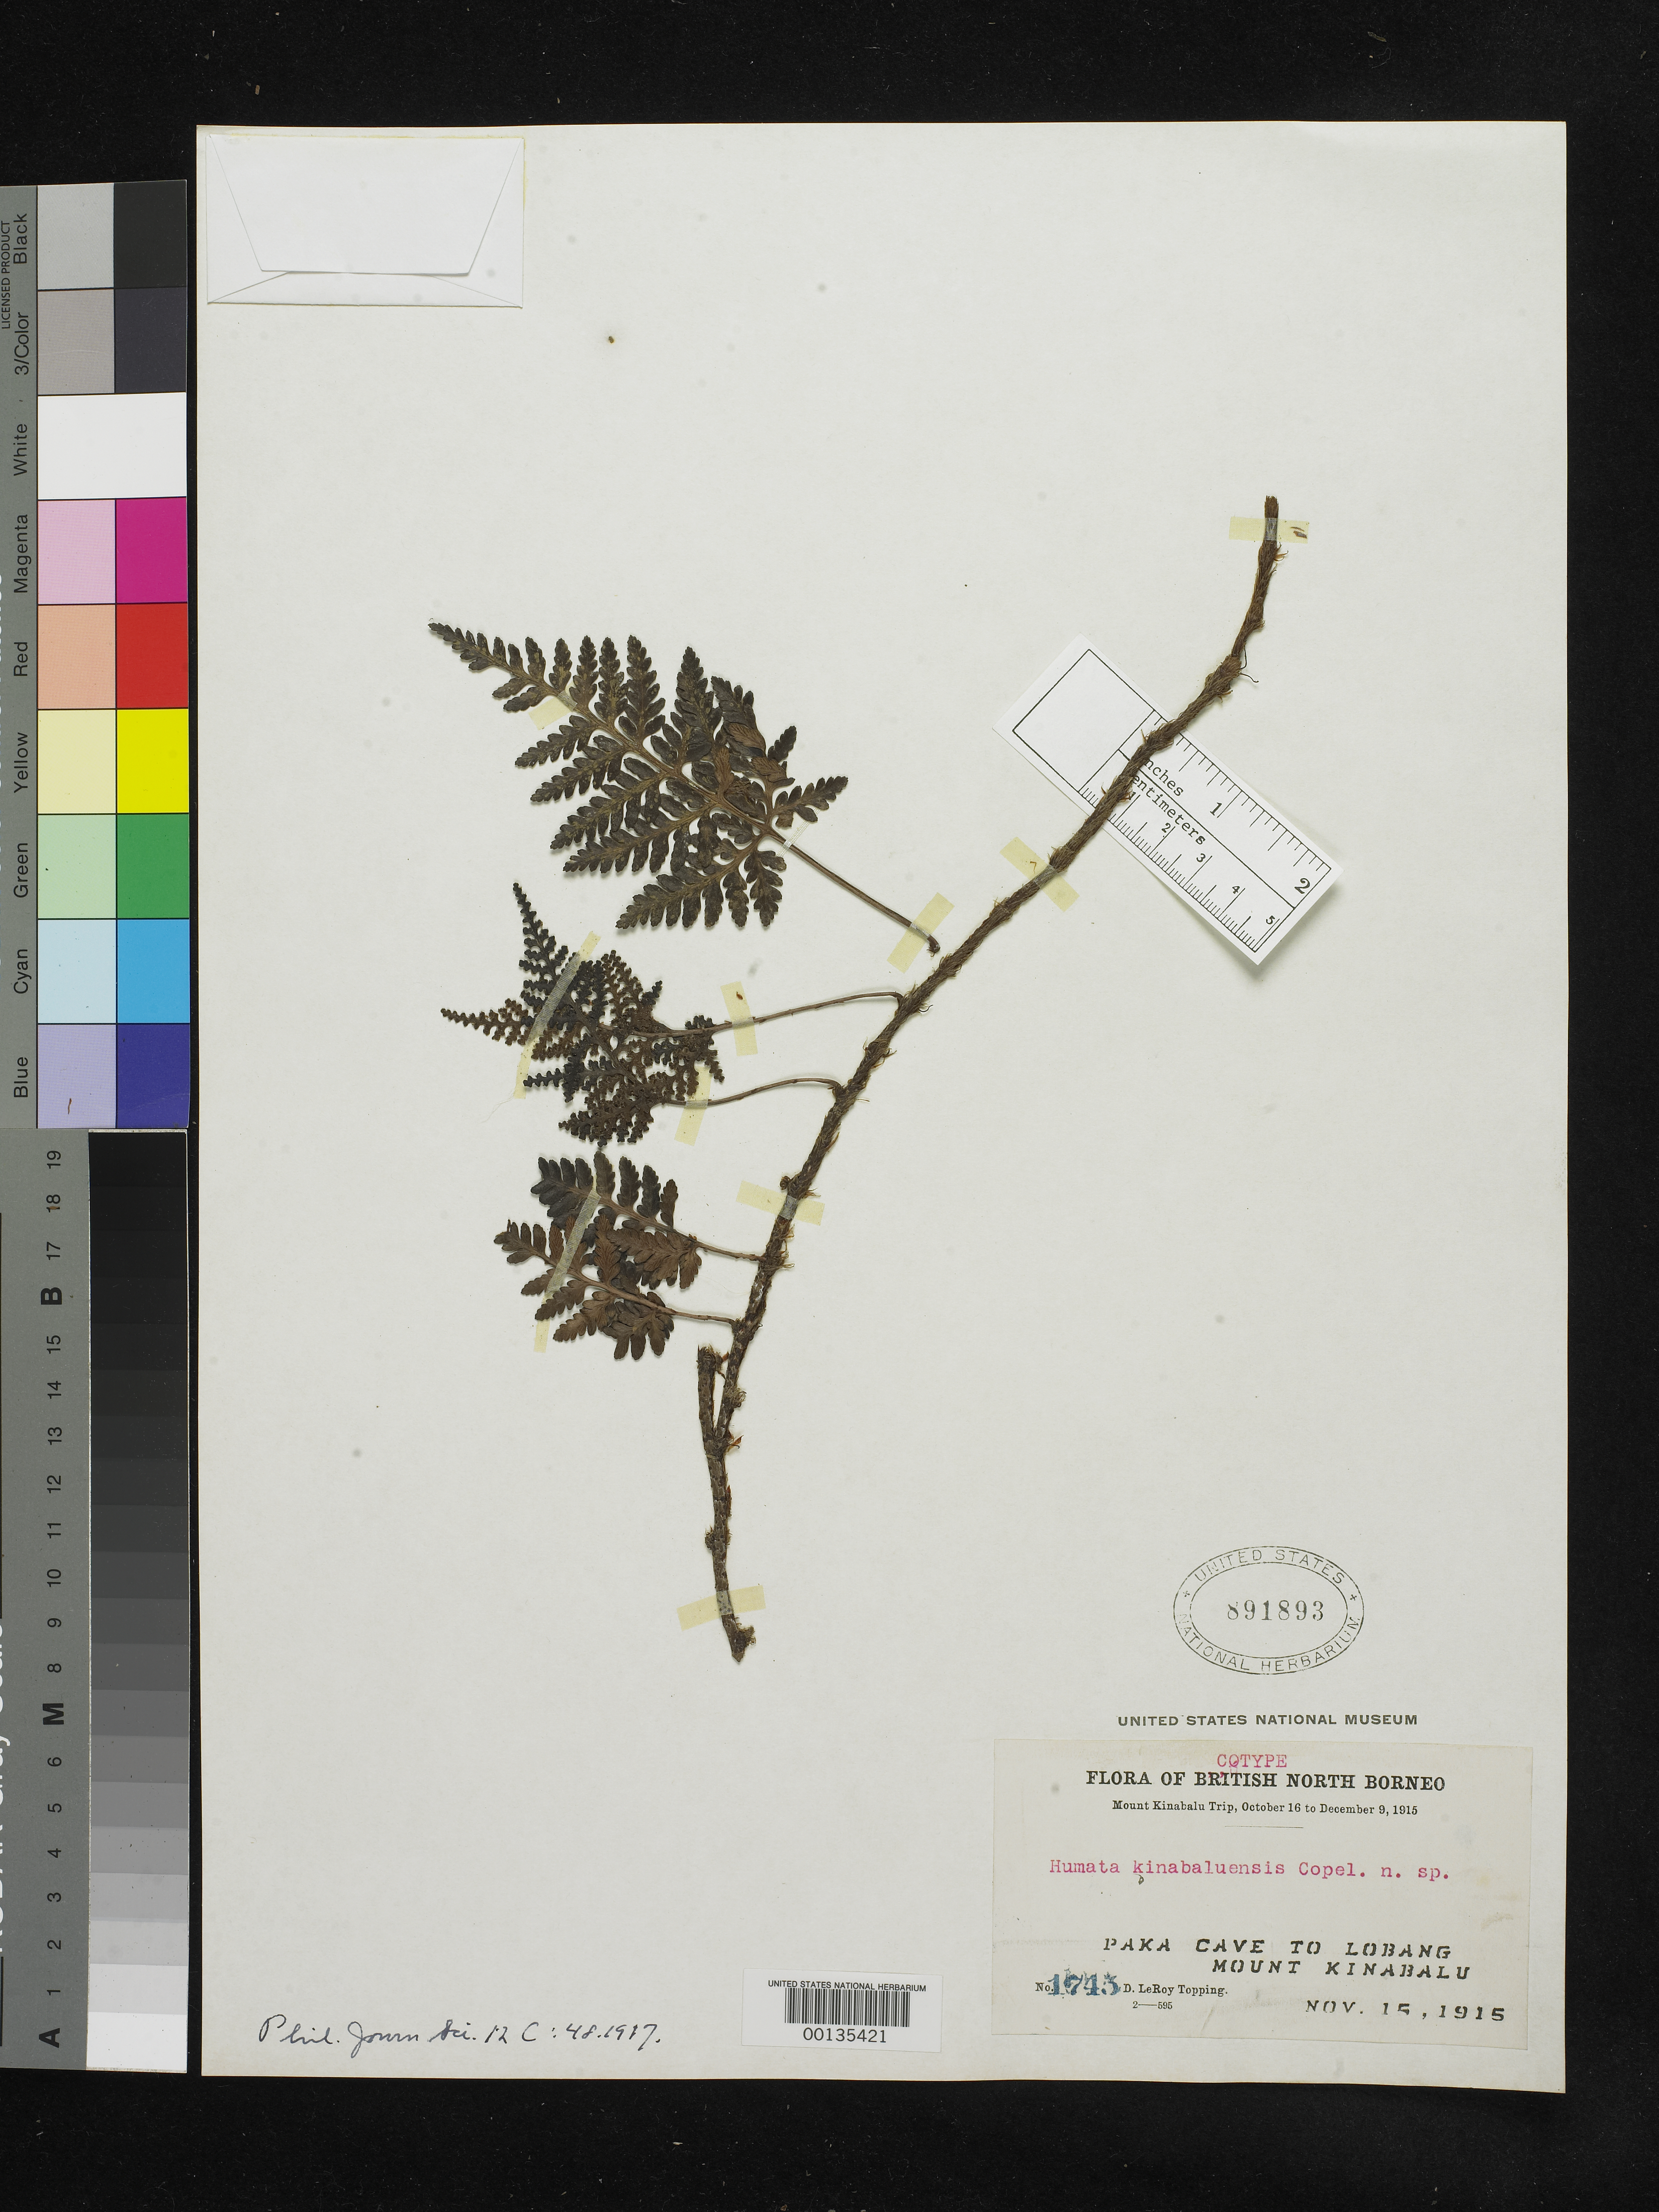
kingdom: Plantae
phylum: Tracheophyta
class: Polypodiopsida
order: Polypodiales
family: Davalliaceae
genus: Humata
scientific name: Humata kinabaluensis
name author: Copel.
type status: Isotype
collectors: D. L. Topping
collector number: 1745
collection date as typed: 15 Nov 1915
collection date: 1915-11-15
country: Malaysia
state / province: Sabah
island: Borneo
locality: Mt. Kinabalu.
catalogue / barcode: US 891893